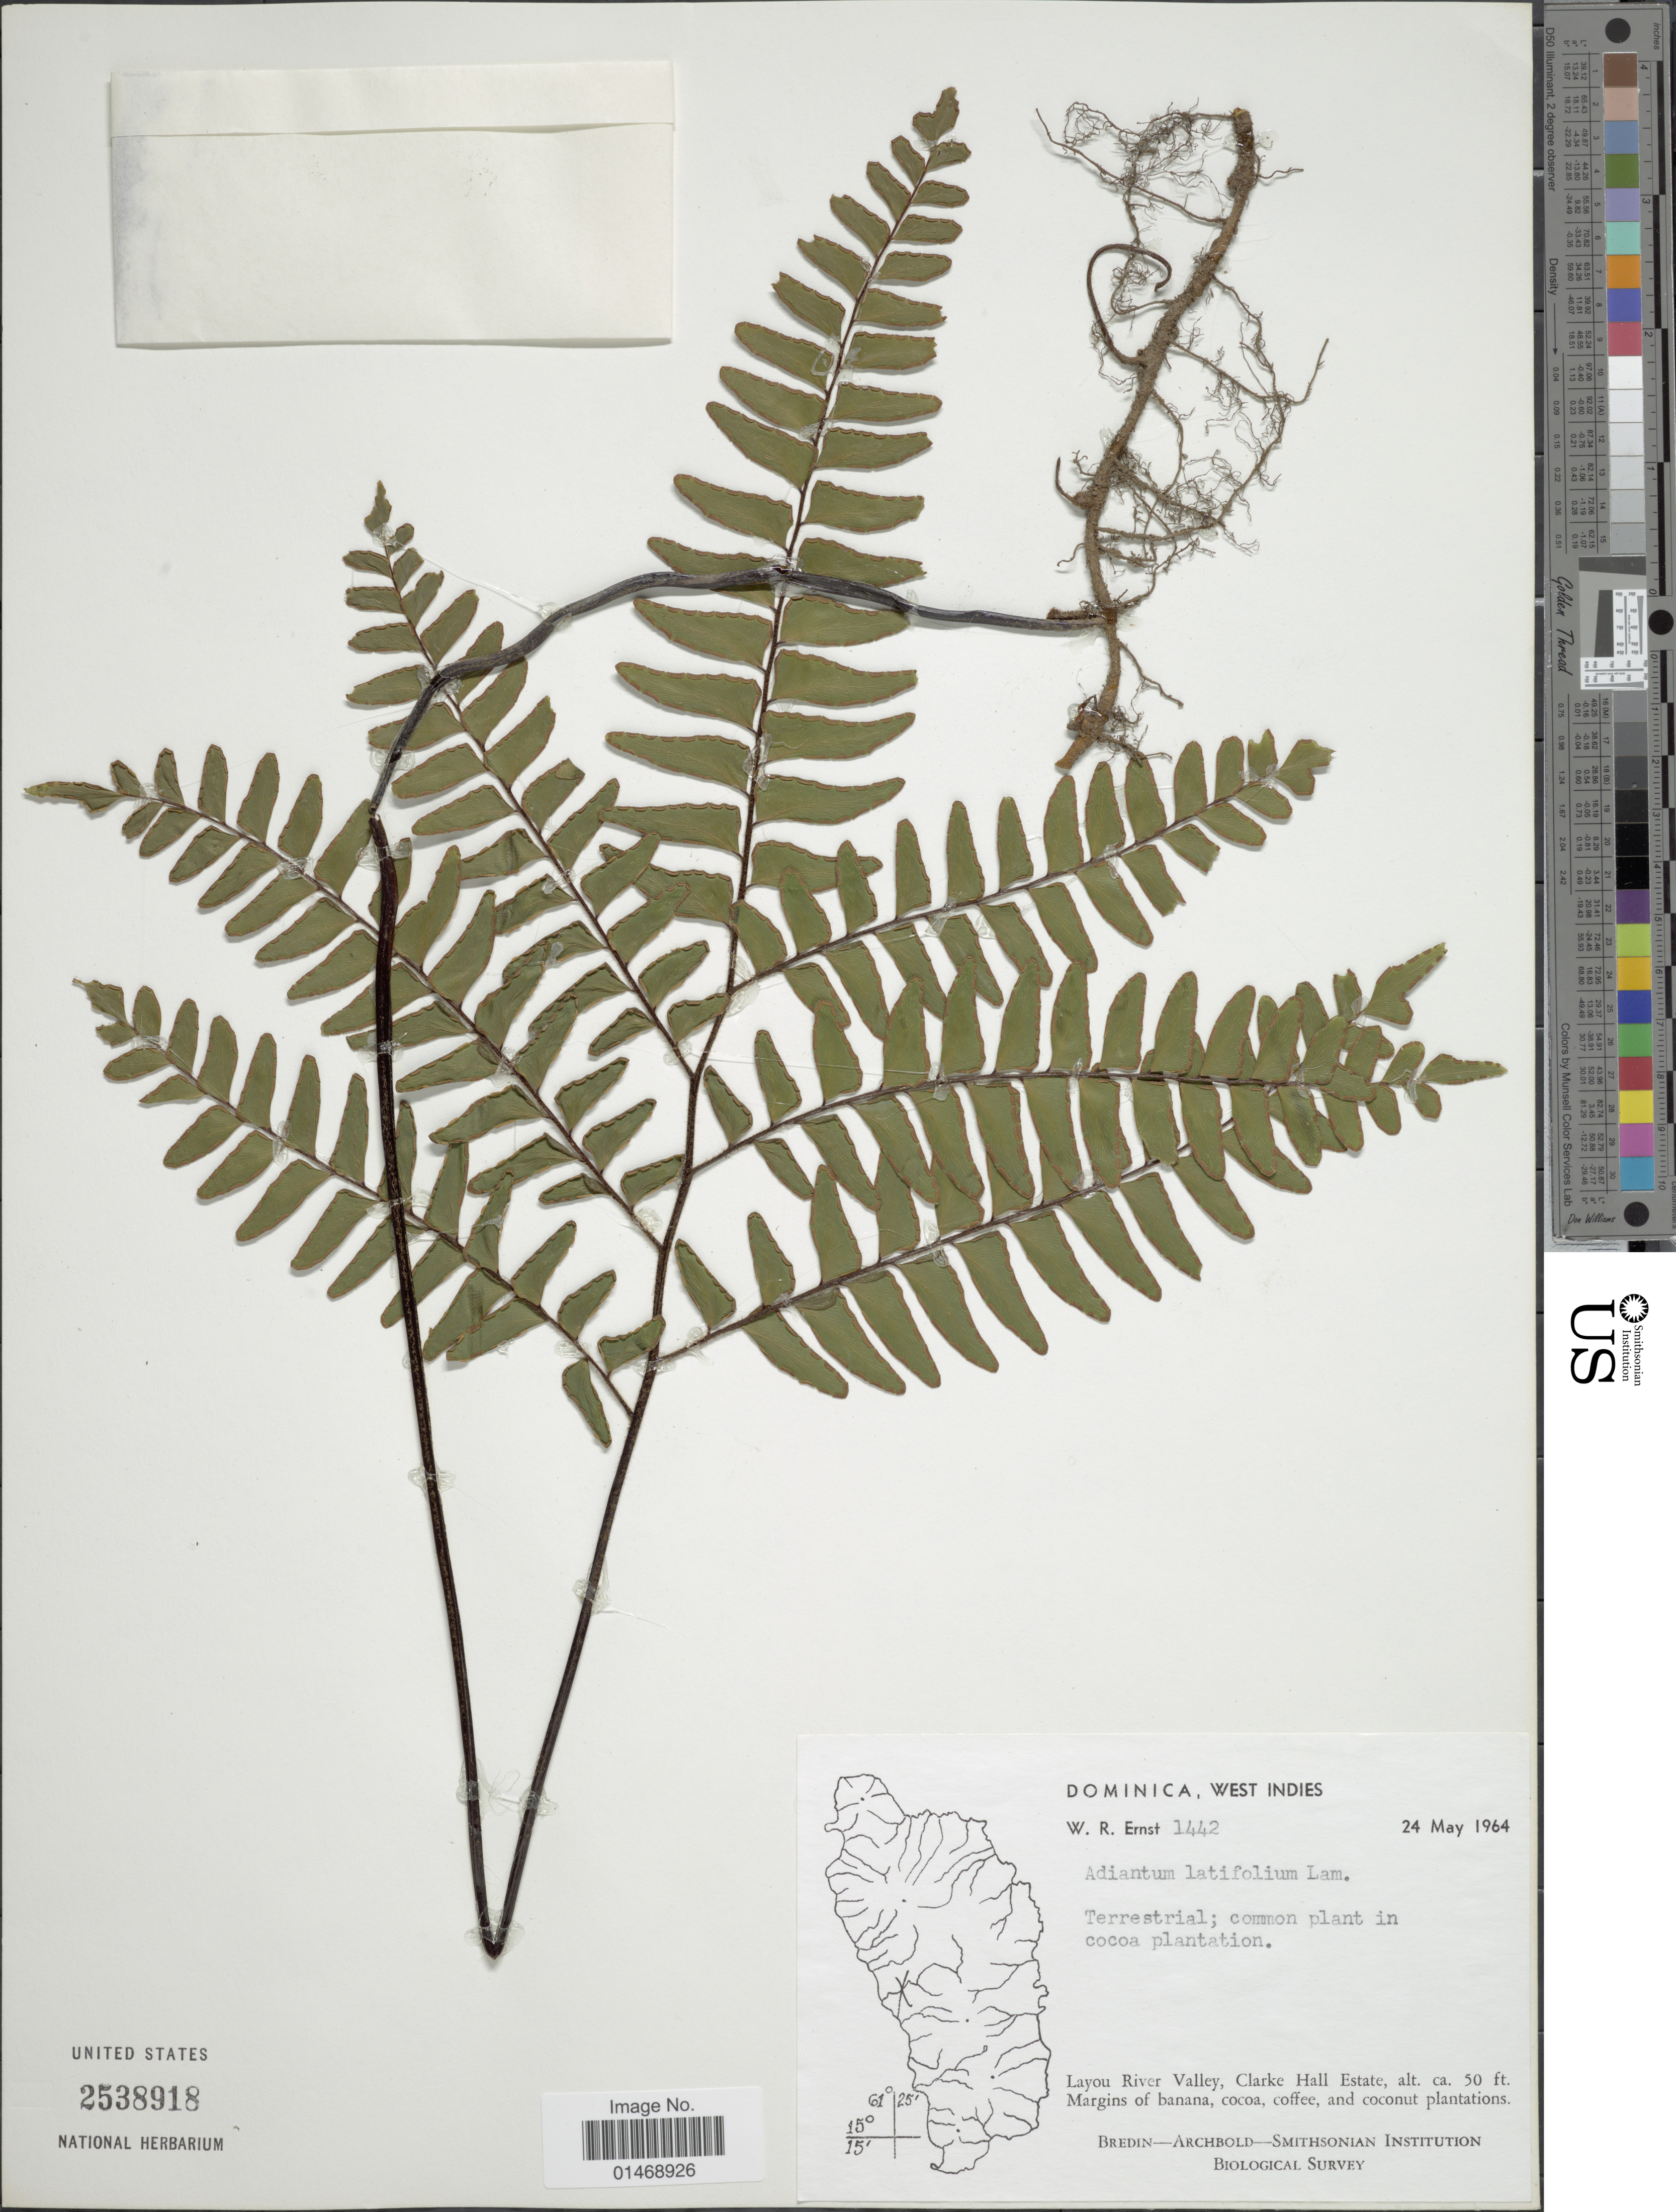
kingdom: Plantae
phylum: Tracheophyta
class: Polypodiopsida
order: Polypodiales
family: Pteridaceae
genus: Adiantum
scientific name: Adiantum latifolium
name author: Lam.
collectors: W. R. Ernst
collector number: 1442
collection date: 1964-05-24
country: Dominica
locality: Layou River Valley, Clarke Hall Estate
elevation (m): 15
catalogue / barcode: US 2538918